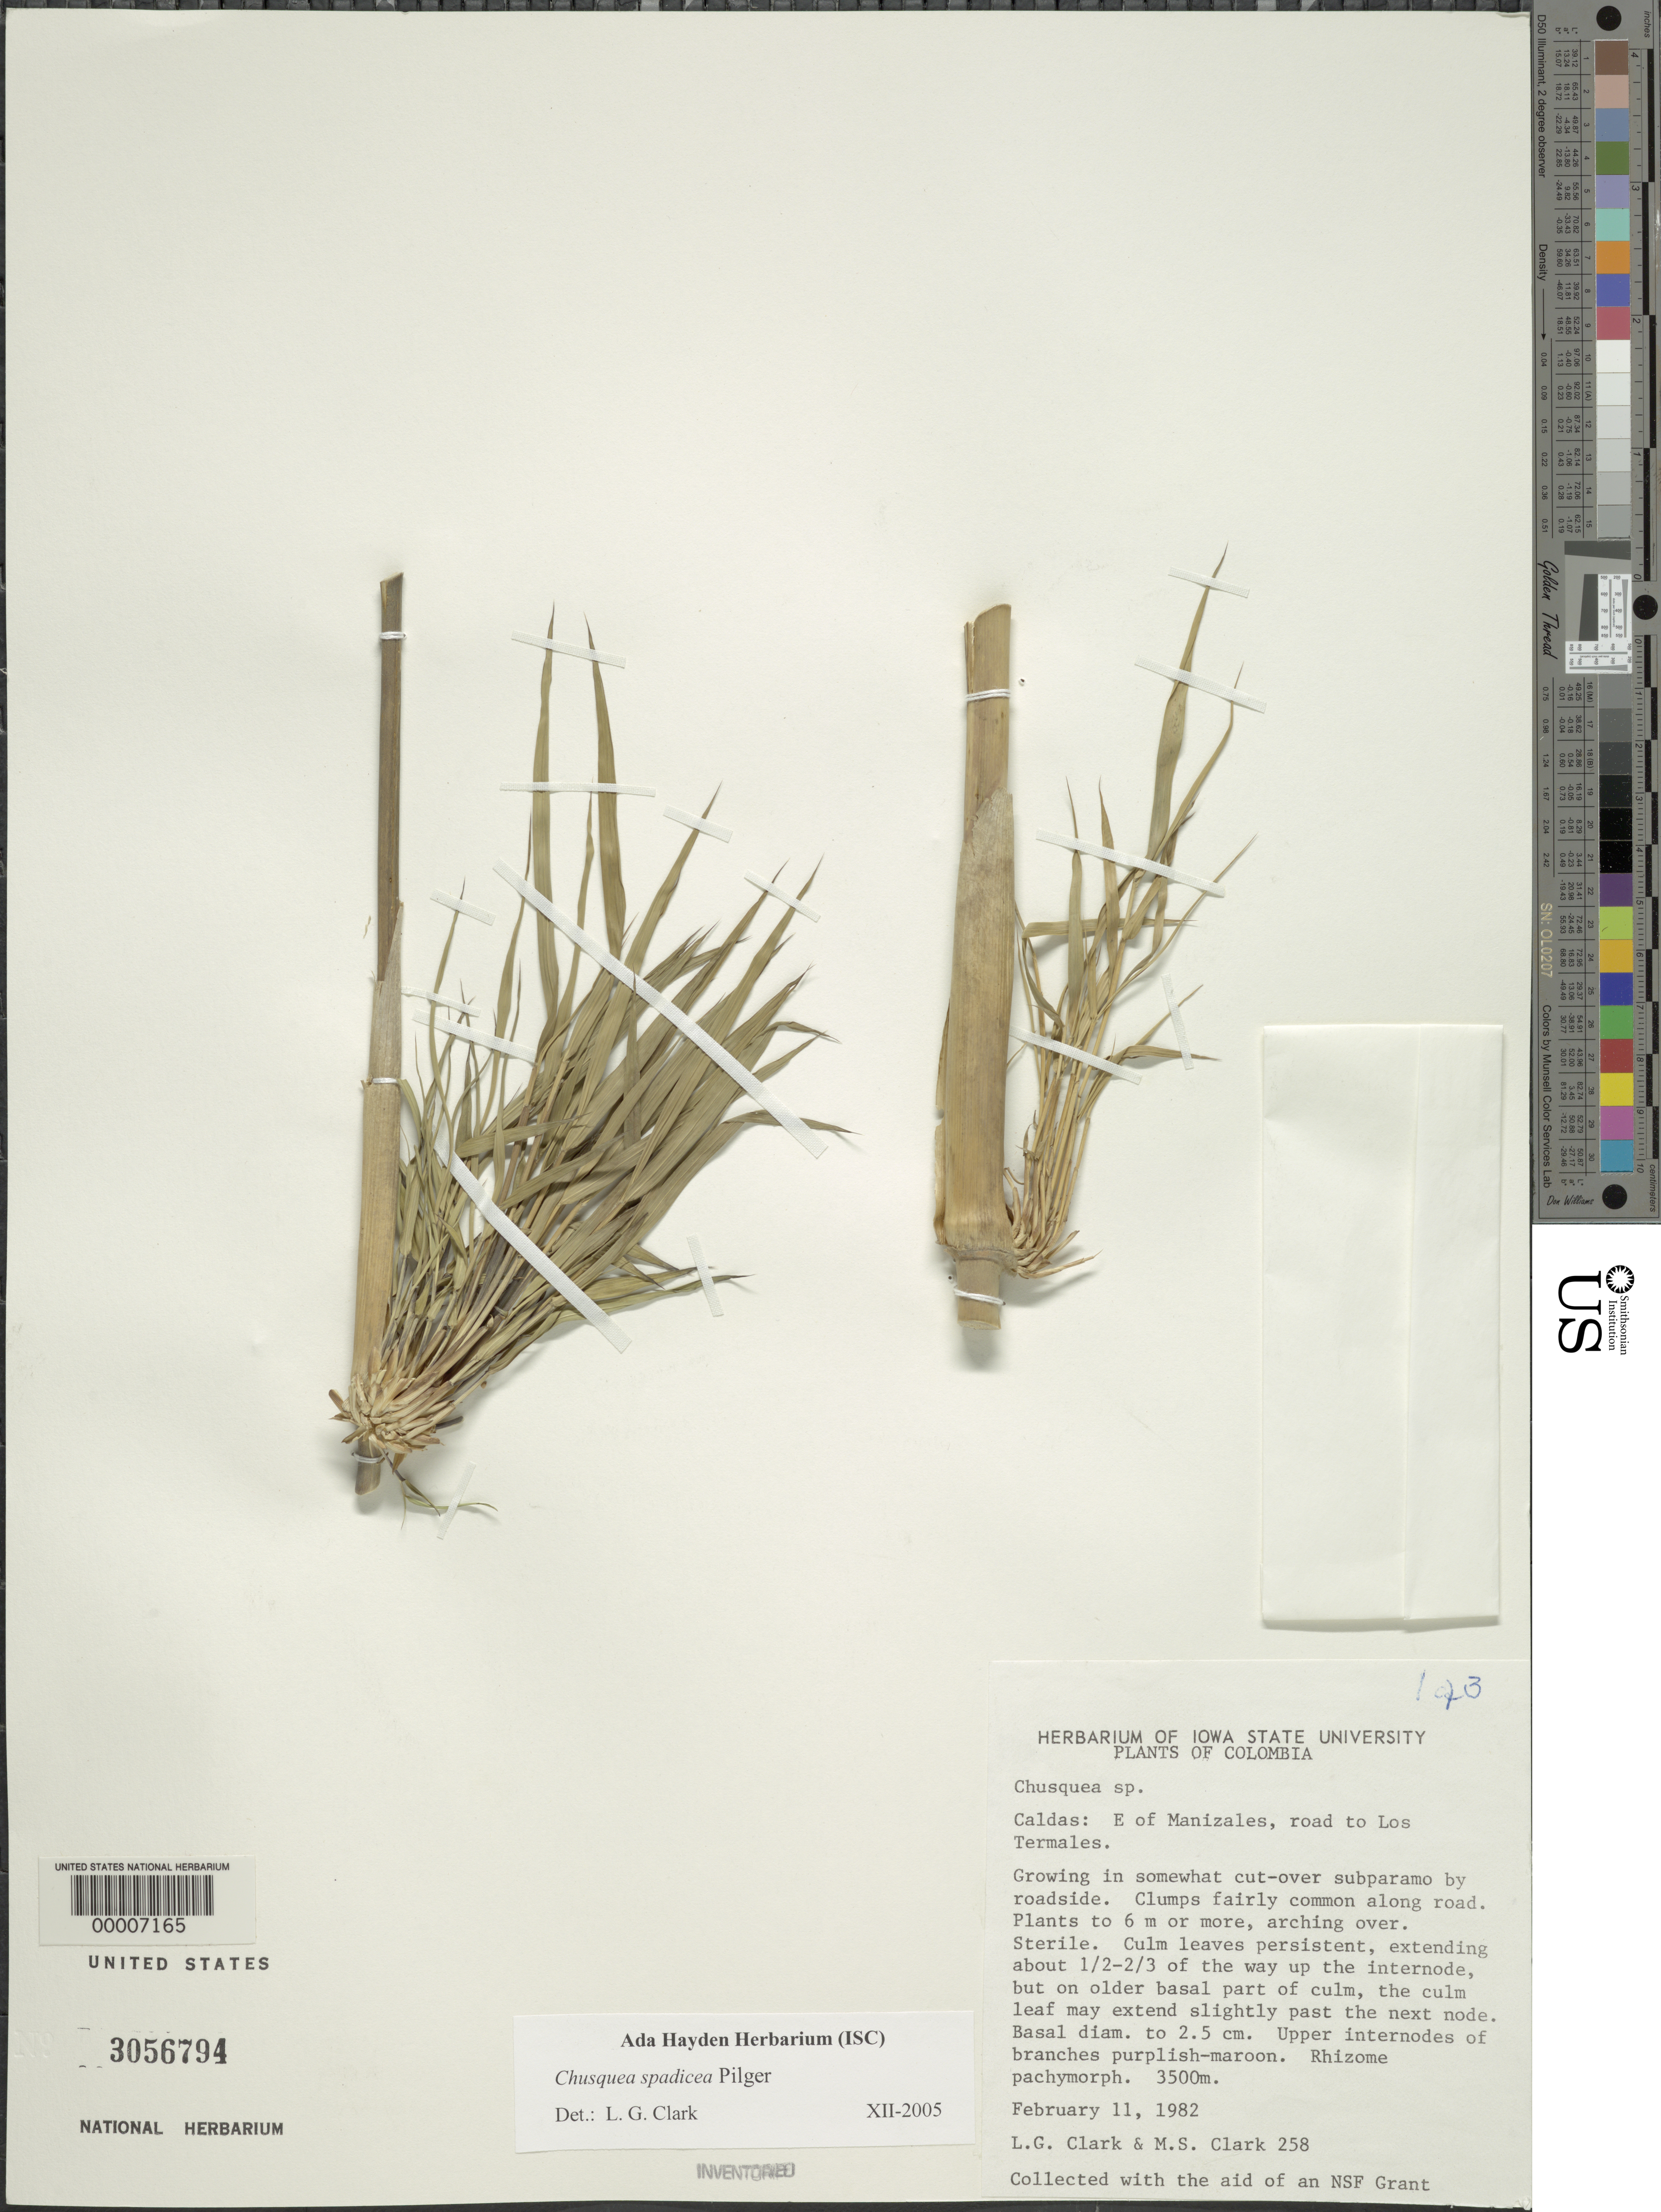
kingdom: Plantae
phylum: Tracheophyta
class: Liliopsida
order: Poales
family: Poaceae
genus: Chusquea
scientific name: Chusquea spadicea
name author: Pilg.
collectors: L. G. Clark & M. S. Clark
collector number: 258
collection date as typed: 11 Feb 1982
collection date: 1982-02-11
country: Colombia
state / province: Caldas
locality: Manizales, Los Termales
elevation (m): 3500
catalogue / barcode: US 3056794